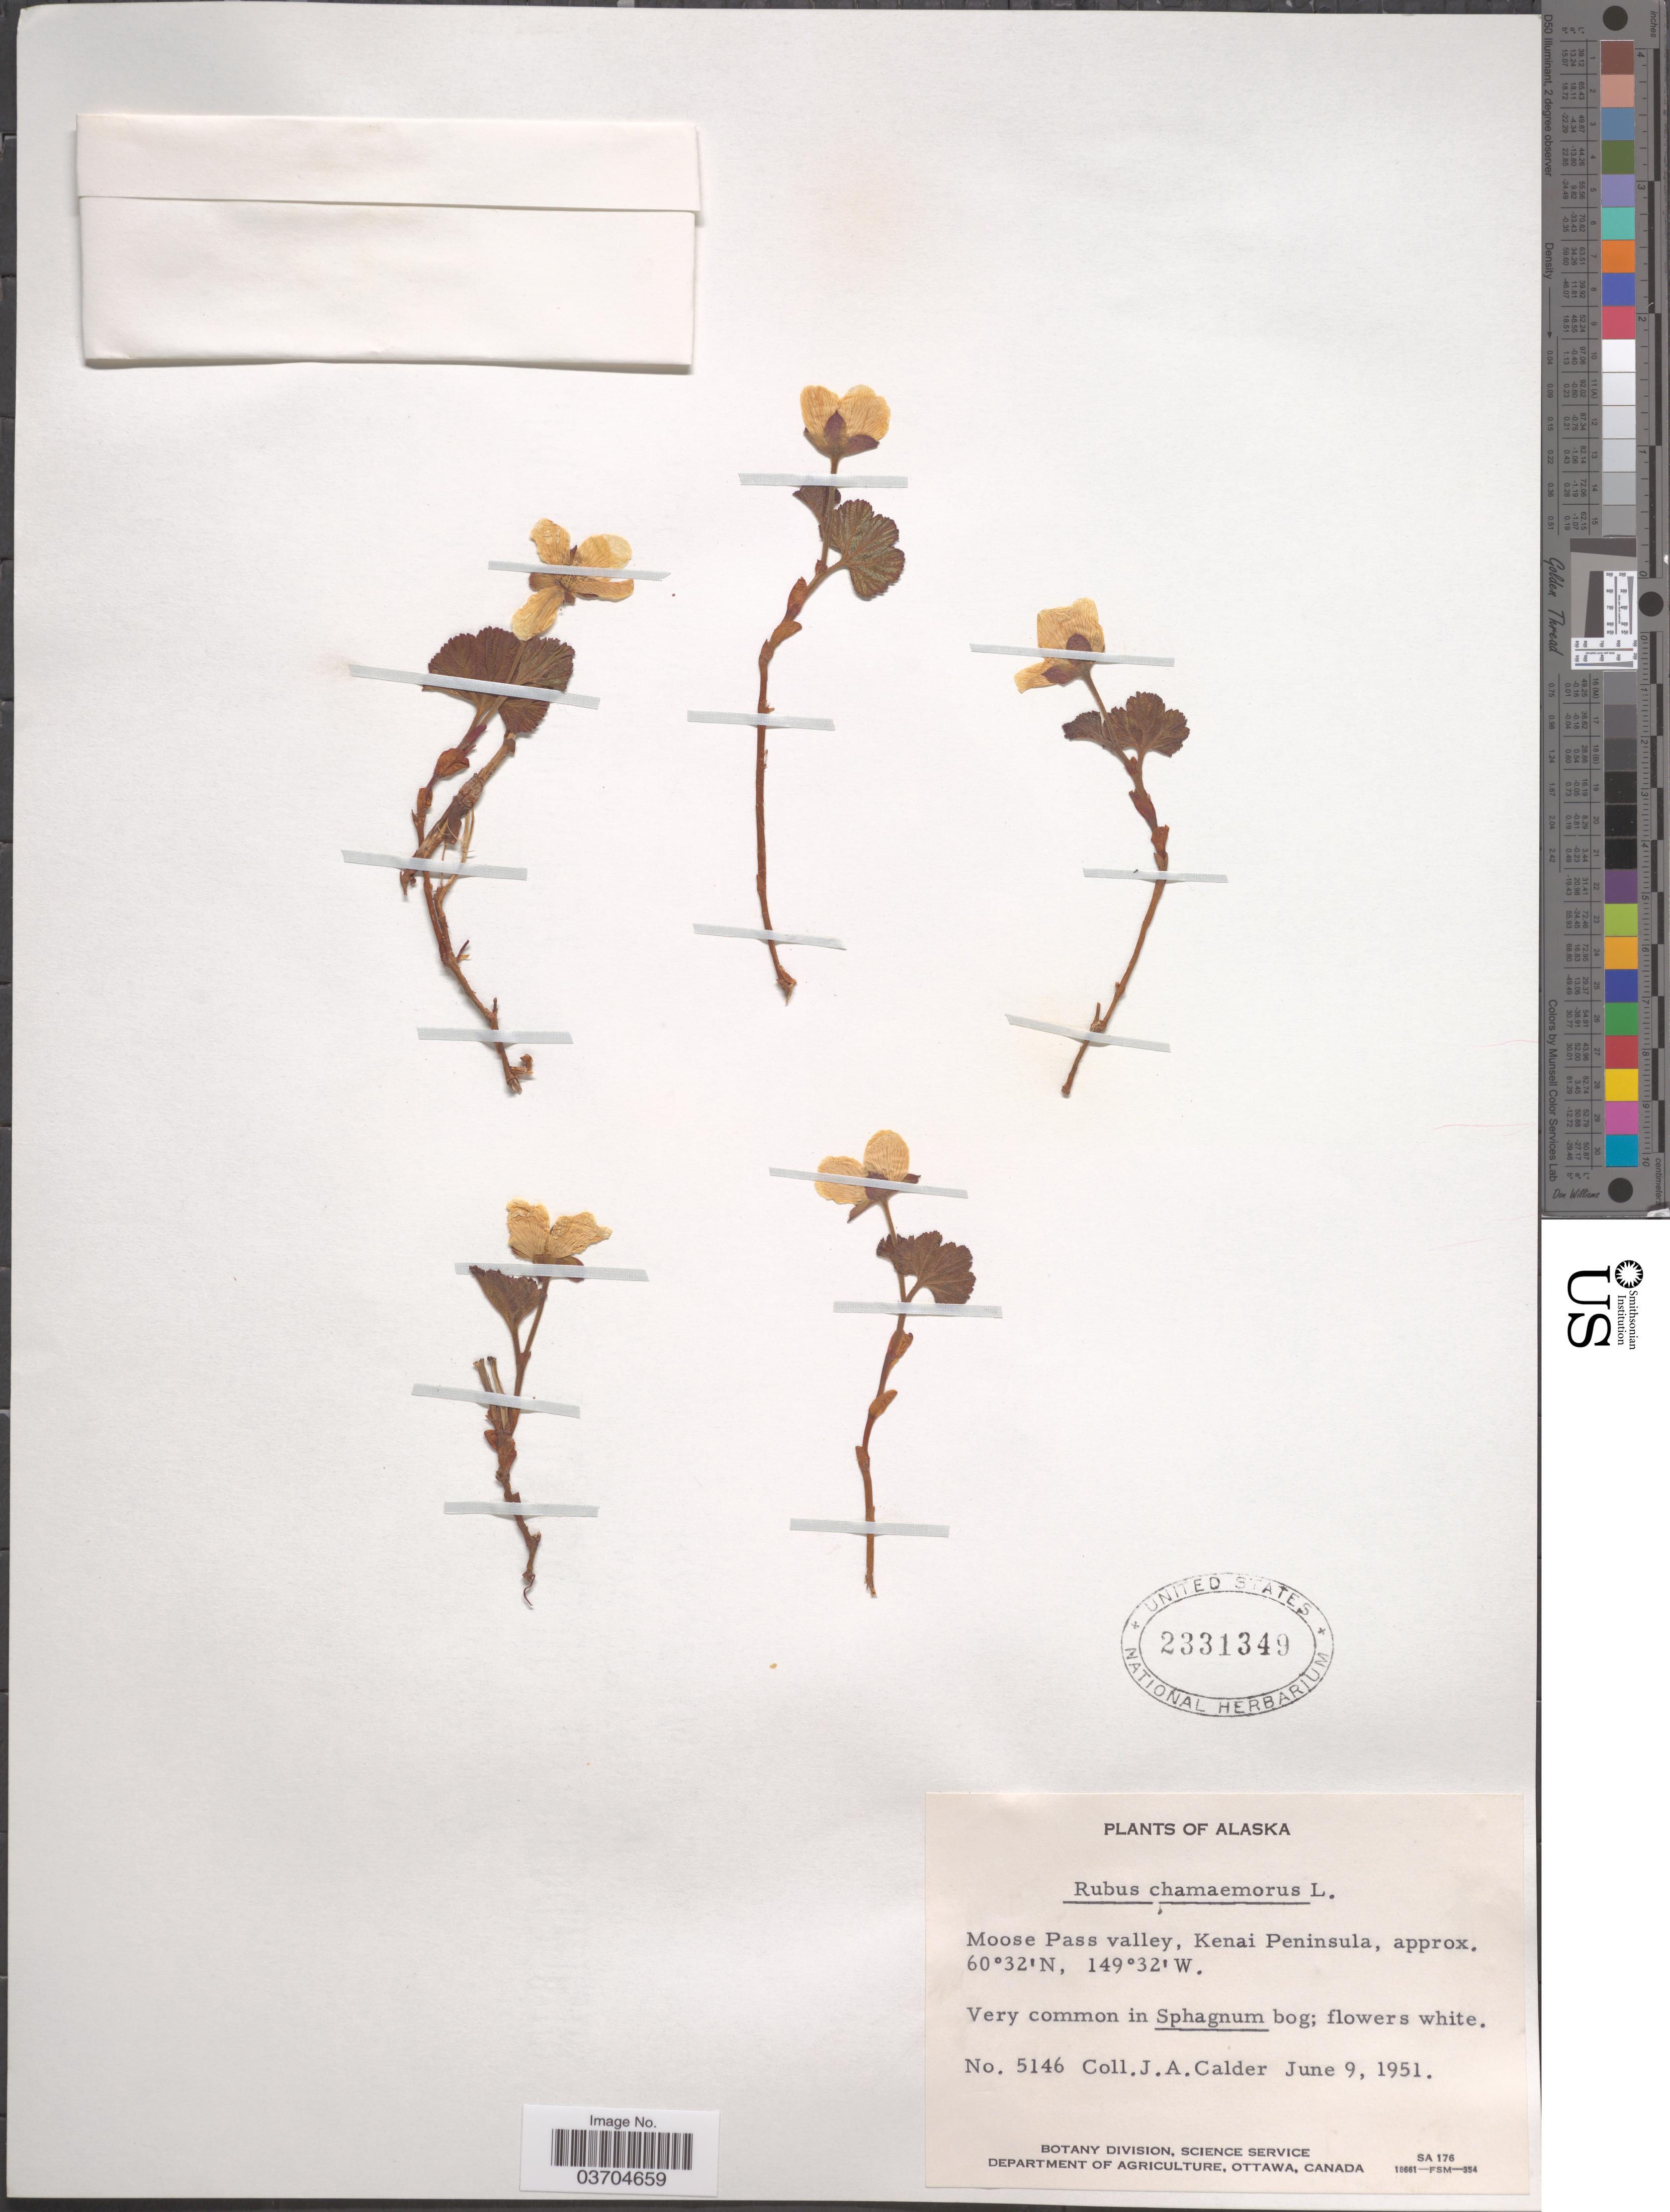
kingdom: Plantae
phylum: Tracheophyta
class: Magnoliopsida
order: Rosales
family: Rosaceae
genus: Rubus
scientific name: Rubus chamaemorus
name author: L.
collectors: J. A. Calder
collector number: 5146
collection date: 1951-06-09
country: United States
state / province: Alaska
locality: Moose Pass valley, Kenai Peninsula.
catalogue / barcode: US 2331349